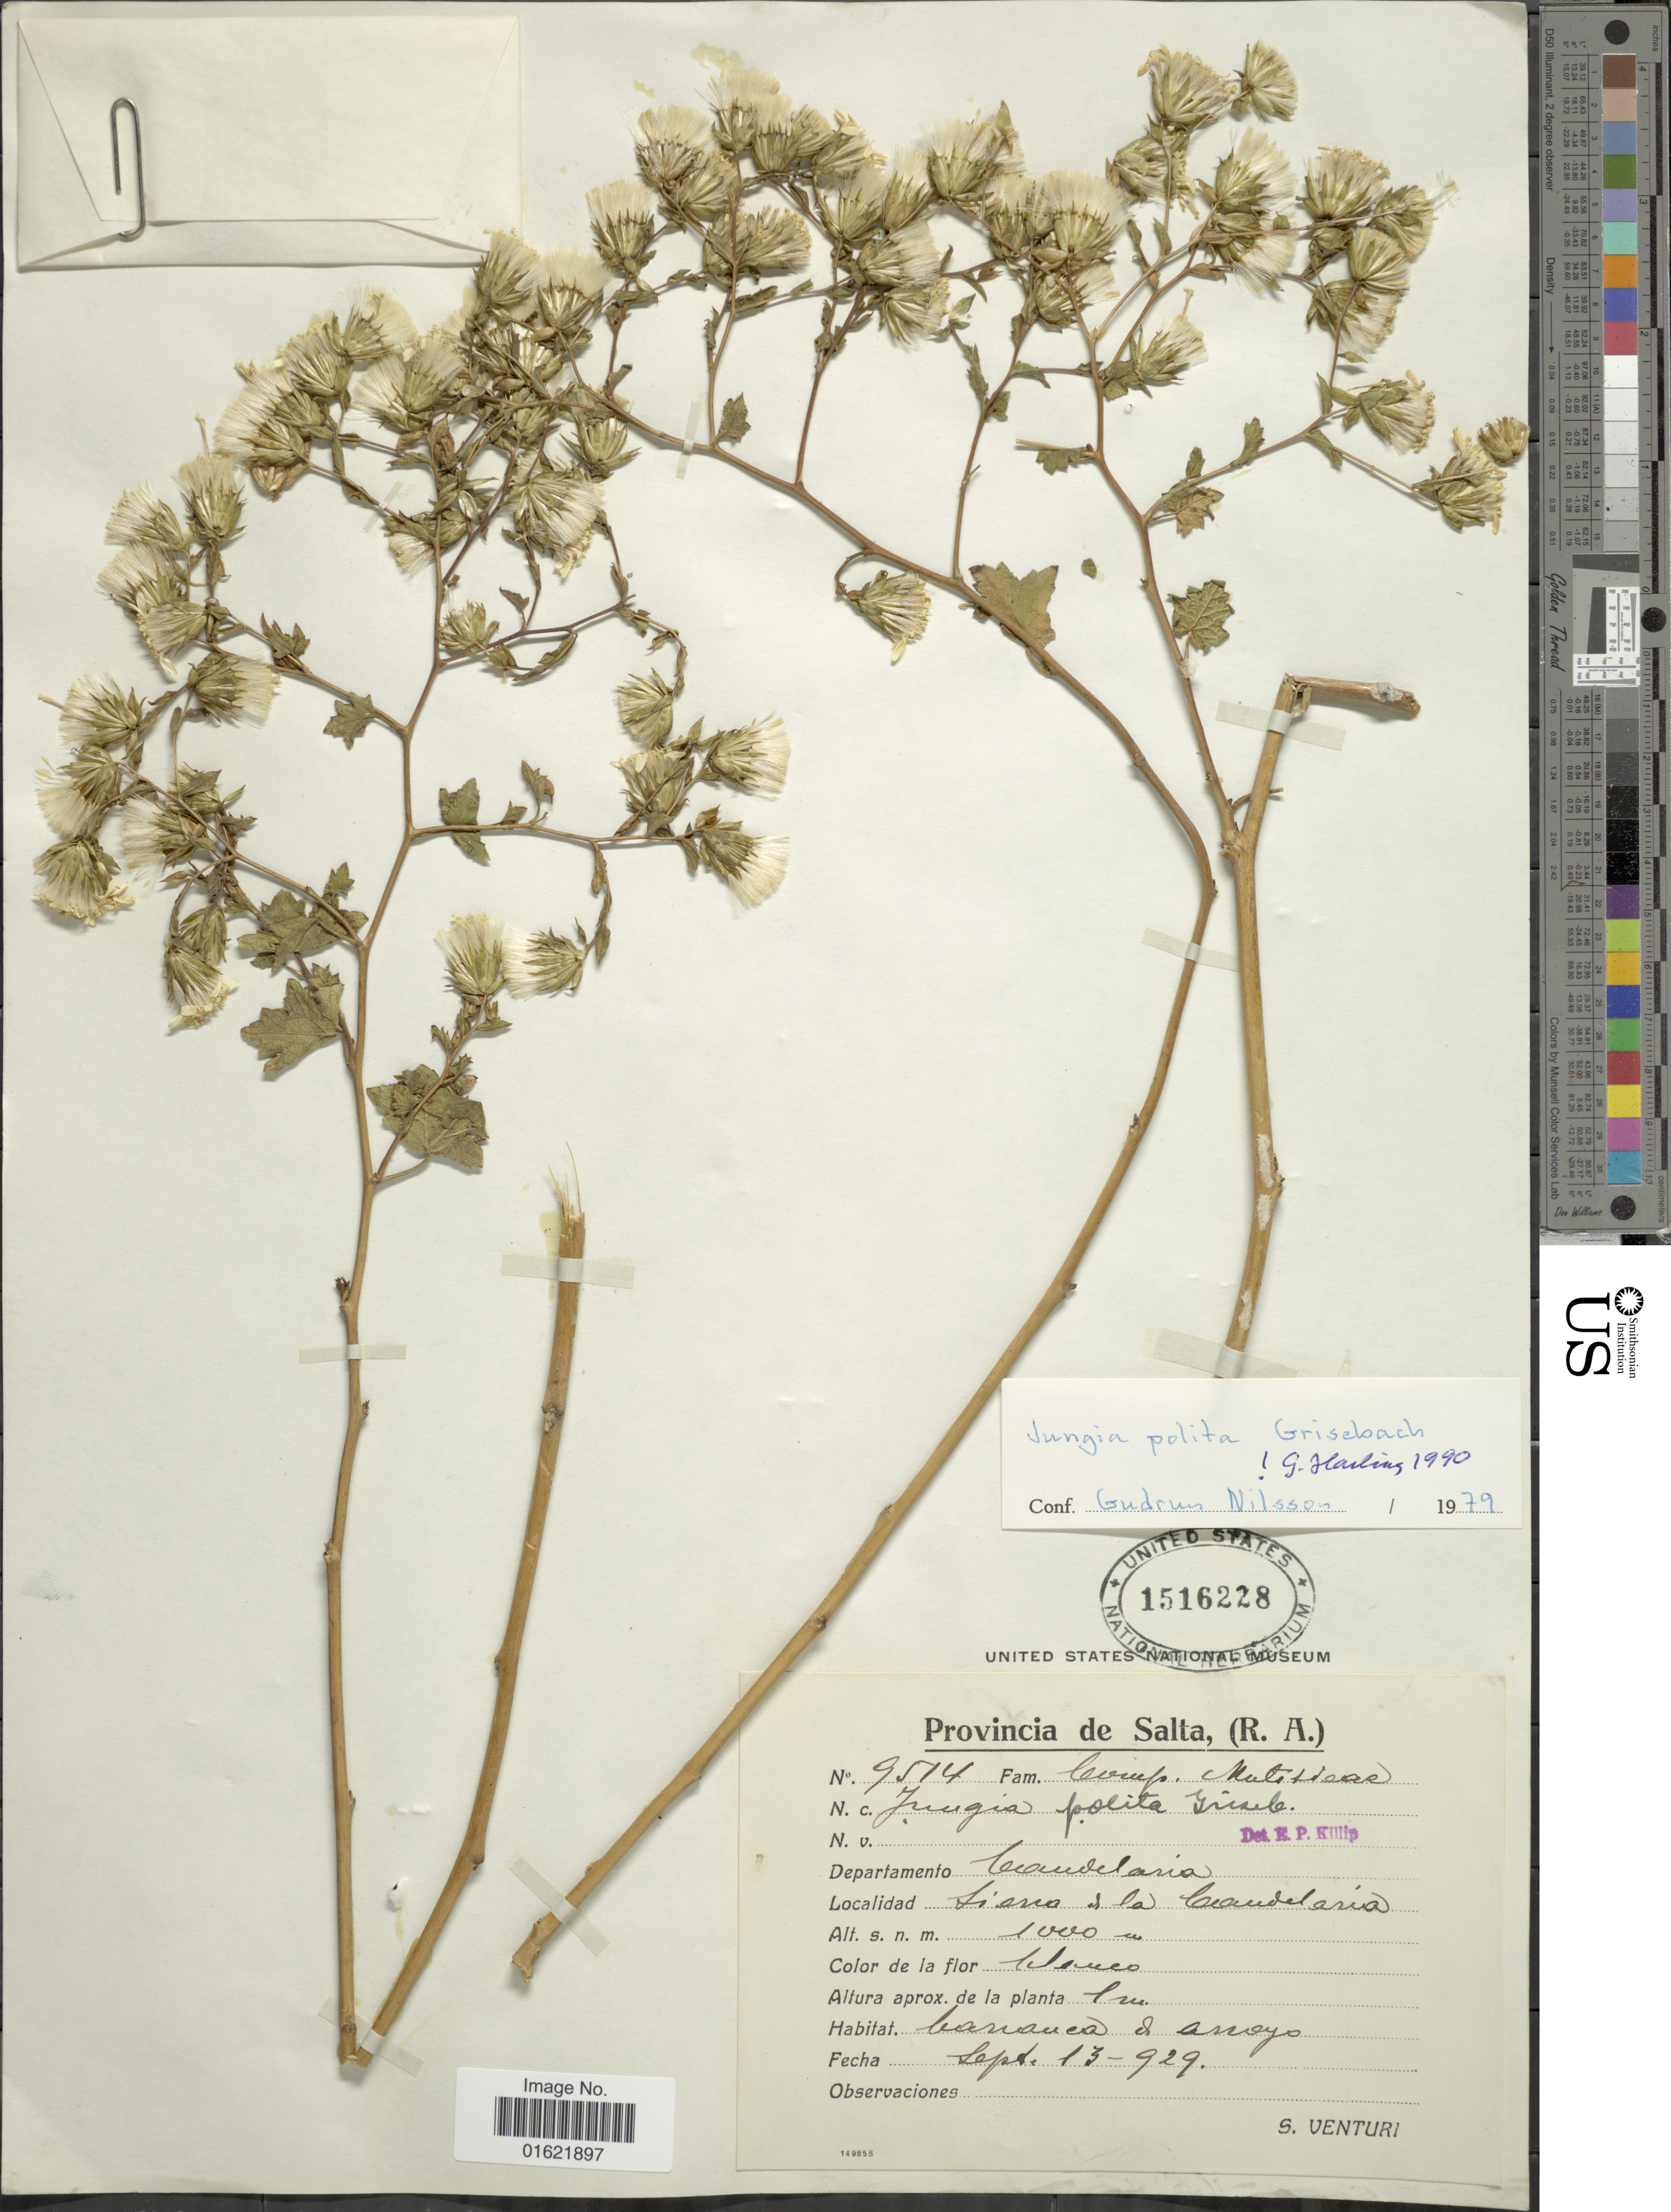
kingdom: Plantae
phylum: Tracheophyta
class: Magnoliopsida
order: Asterales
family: Asteraceae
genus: Jungia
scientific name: Jungia polita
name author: Griseb.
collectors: S. Venturi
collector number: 9514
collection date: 1929-09-13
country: Argentina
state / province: Salta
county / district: Candelaria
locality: Sierra de La Candelaria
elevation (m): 1000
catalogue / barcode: US 1516228